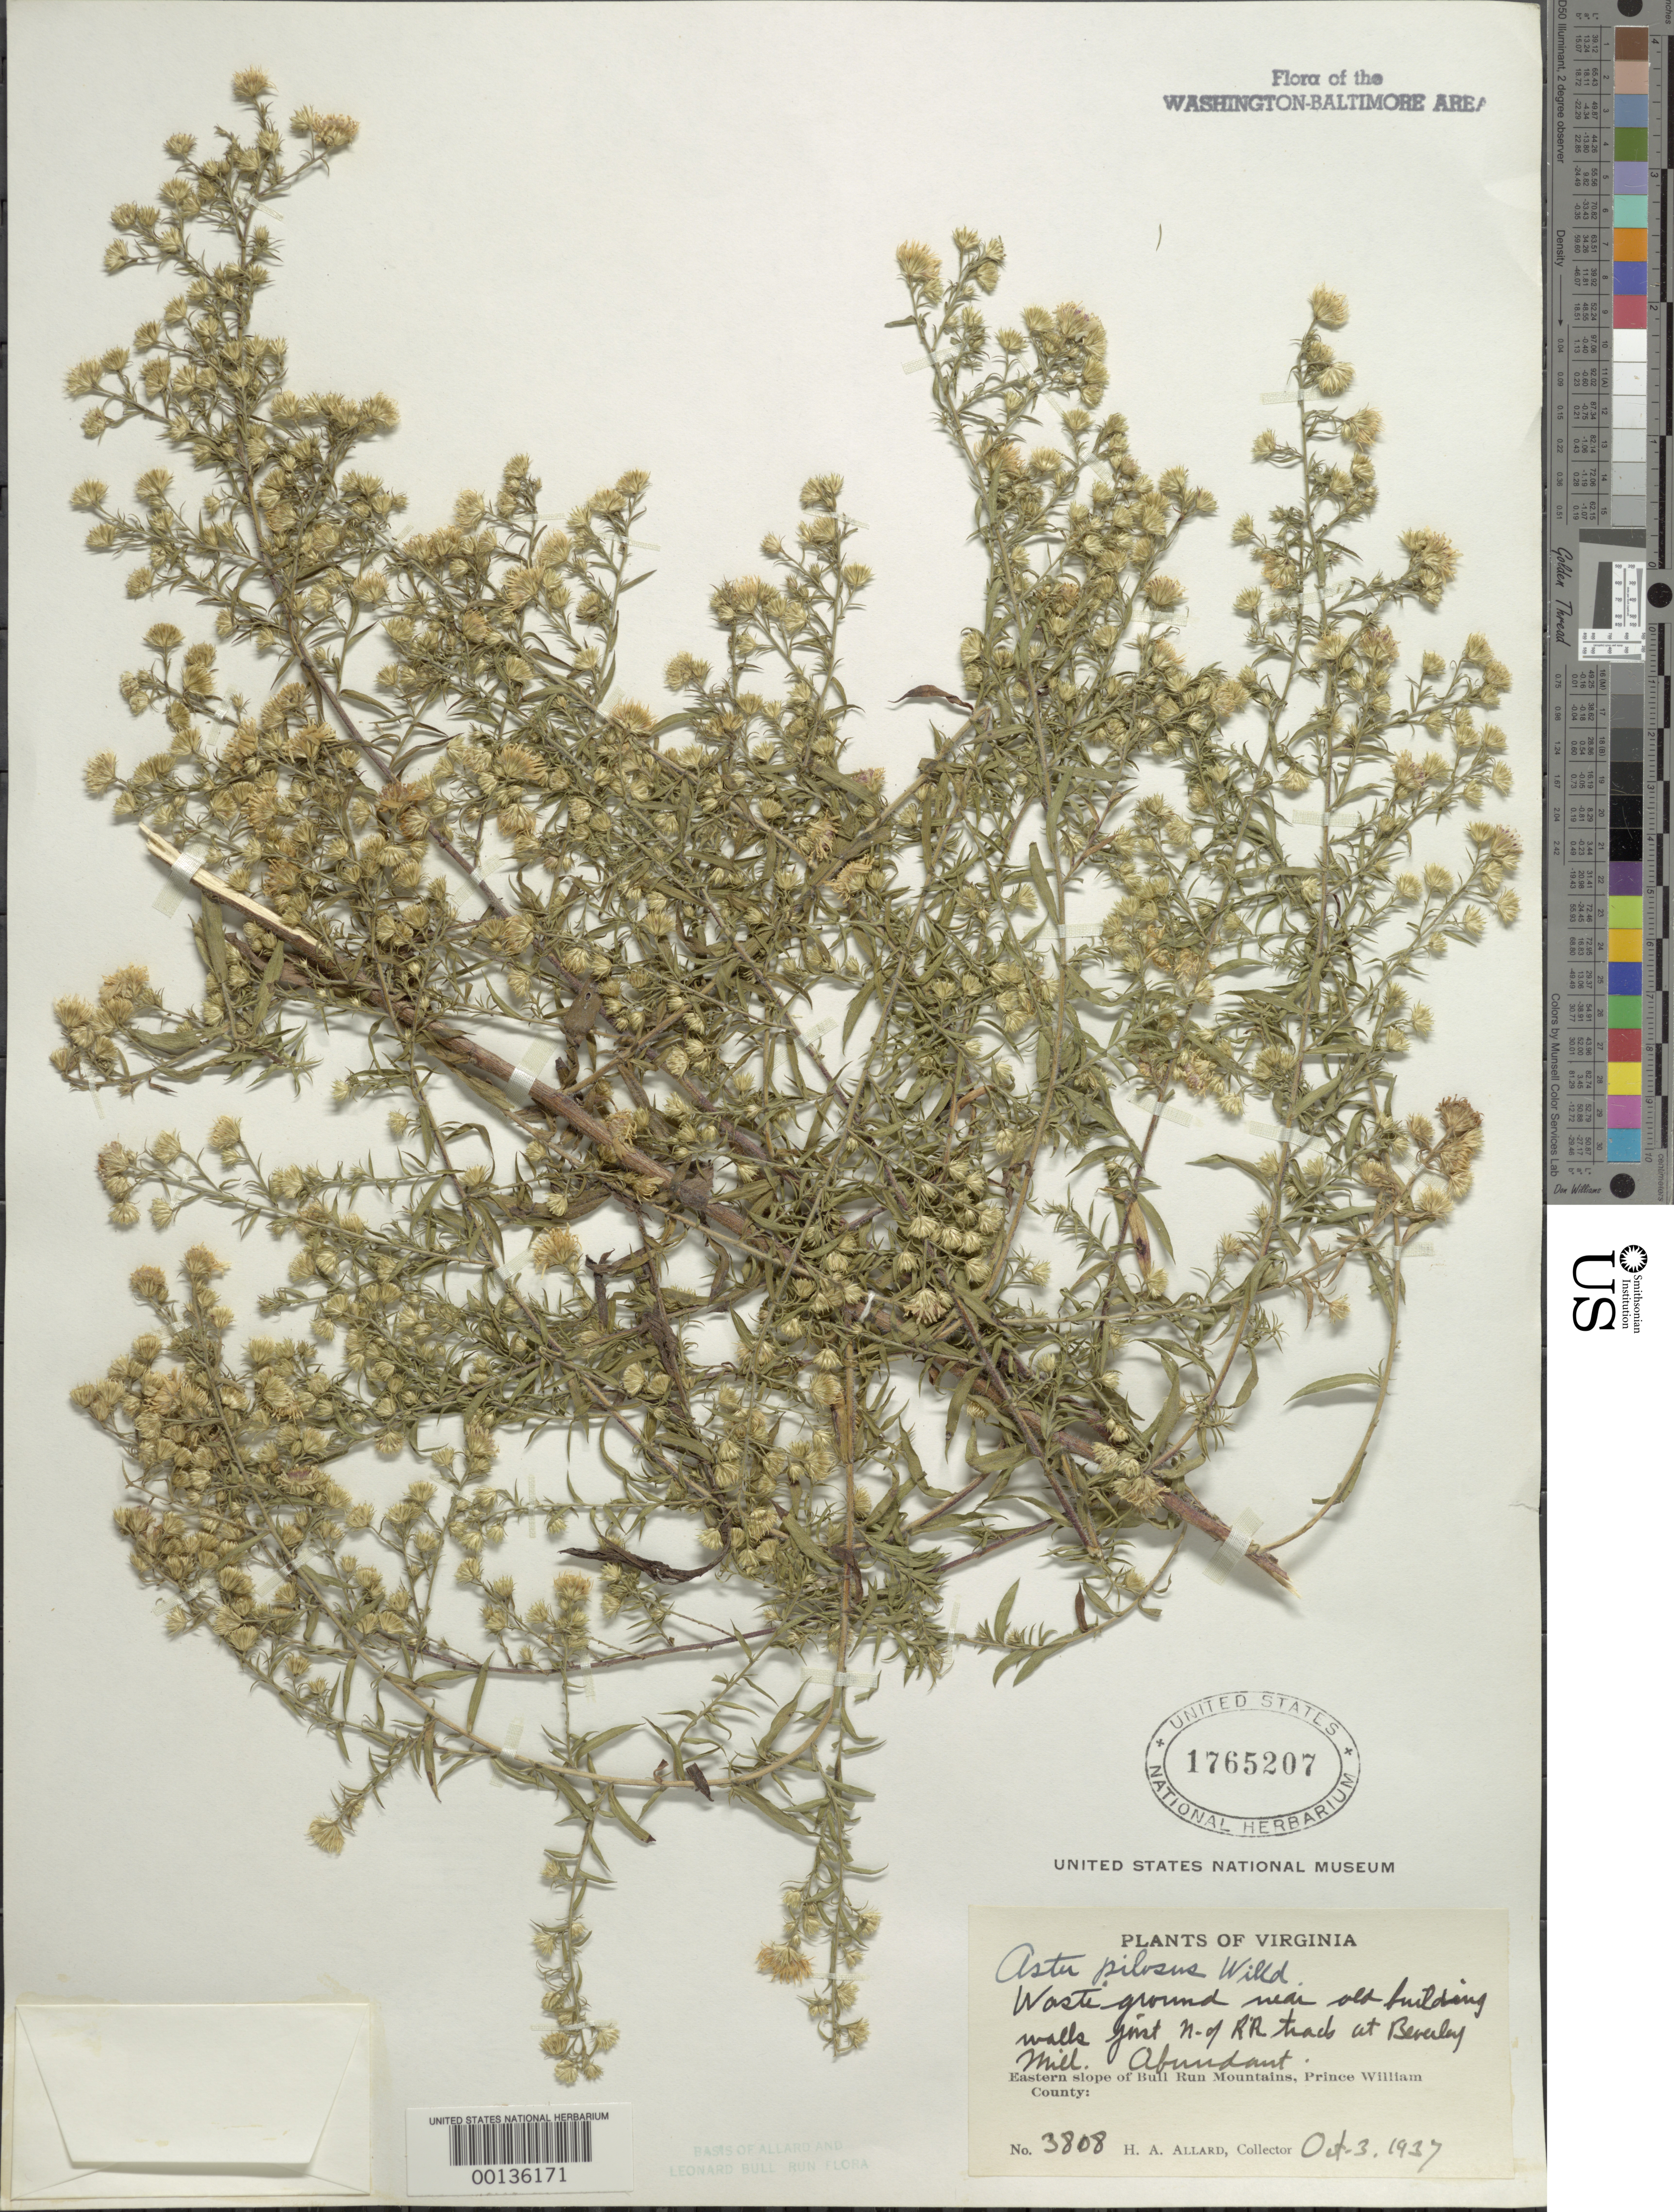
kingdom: Plantae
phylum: Tracheophyta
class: Magnoliopsida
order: Asterales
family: Asteraceae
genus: Symphyotrichum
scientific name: Symphyotrichum pilosum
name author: (Willd.) G.L. Nesom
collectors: H. A. Allard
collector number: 3808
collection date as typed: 03 Oct 1937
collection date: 1937-10-03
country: United States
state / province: Virginia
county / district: Prince William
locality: Beverley Mill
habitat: Waste ground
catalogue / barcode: US 1765207